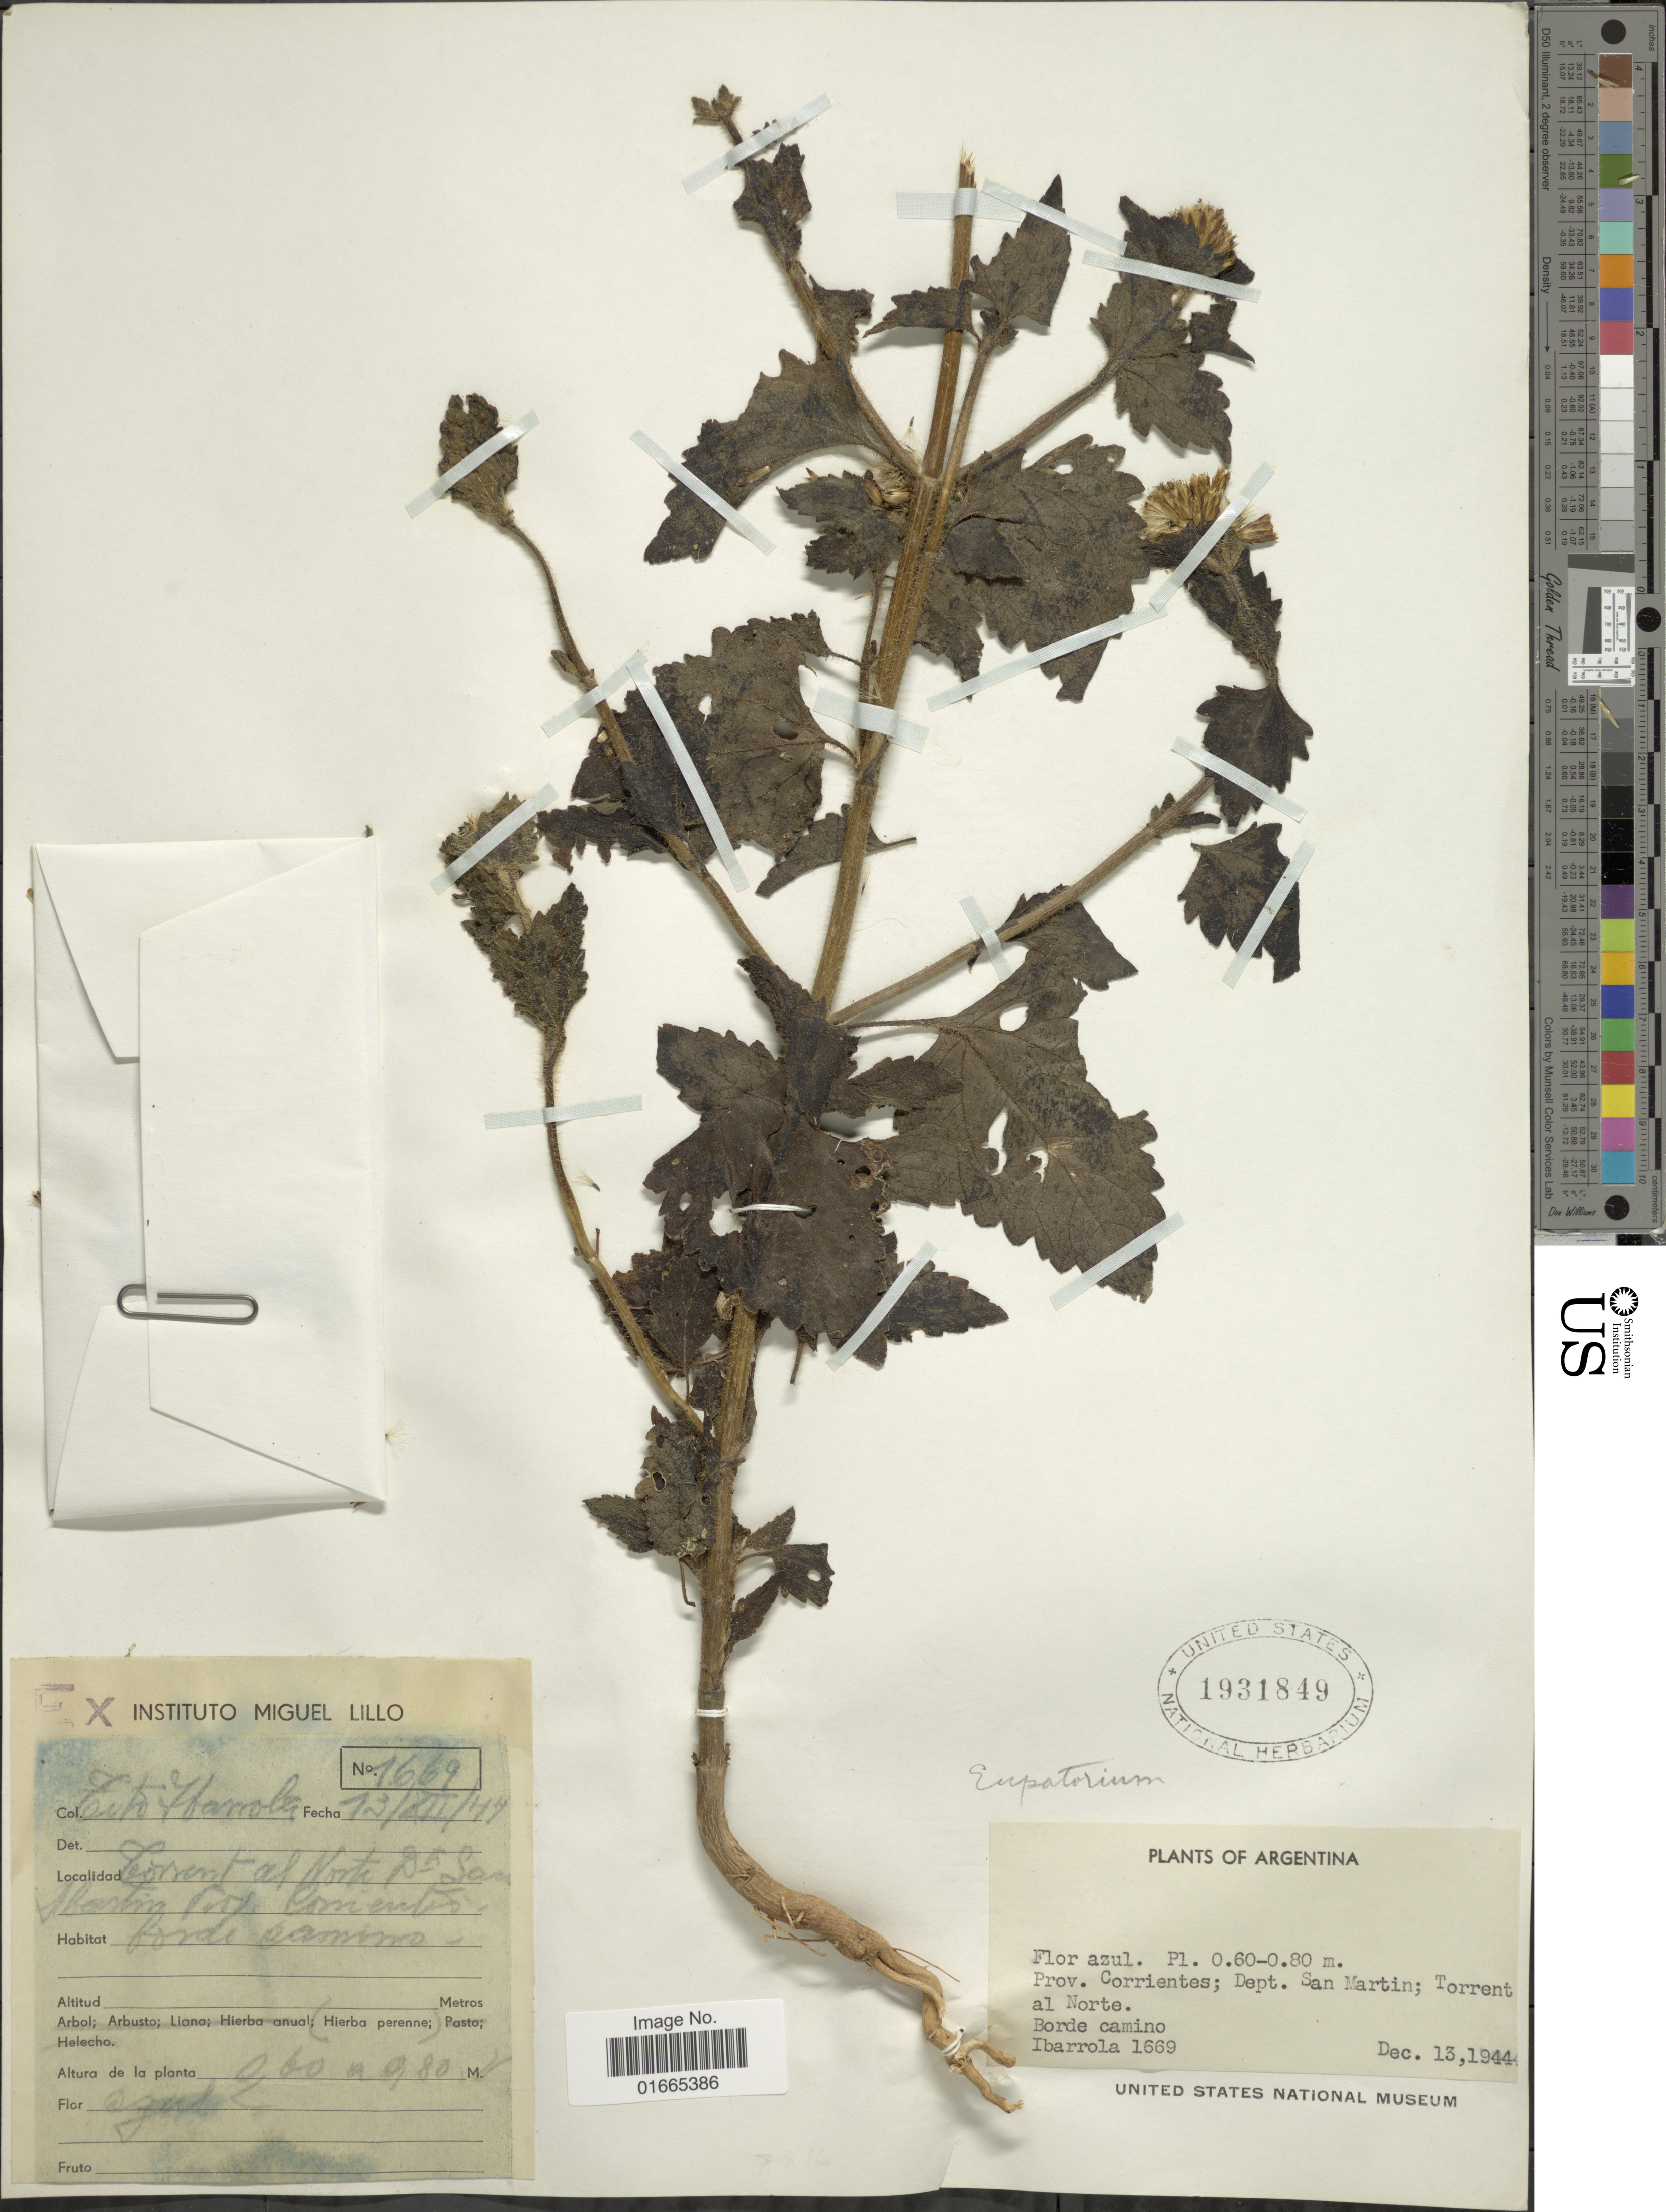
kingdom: Plantae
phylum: Tracheophyta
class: Magnoliopsida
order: Asterales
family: Asteraceae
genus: Praxelis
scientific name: Praxelis clematidea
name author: (Griseb.) R.M. King & H. Rob.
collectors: C. Ibarrola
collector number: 1669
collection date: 1944-12-13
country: Argentina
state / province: Corrientes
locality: Dept. San MArtin; Torrent al Norte, Borde camino.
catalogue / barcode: US 1931849